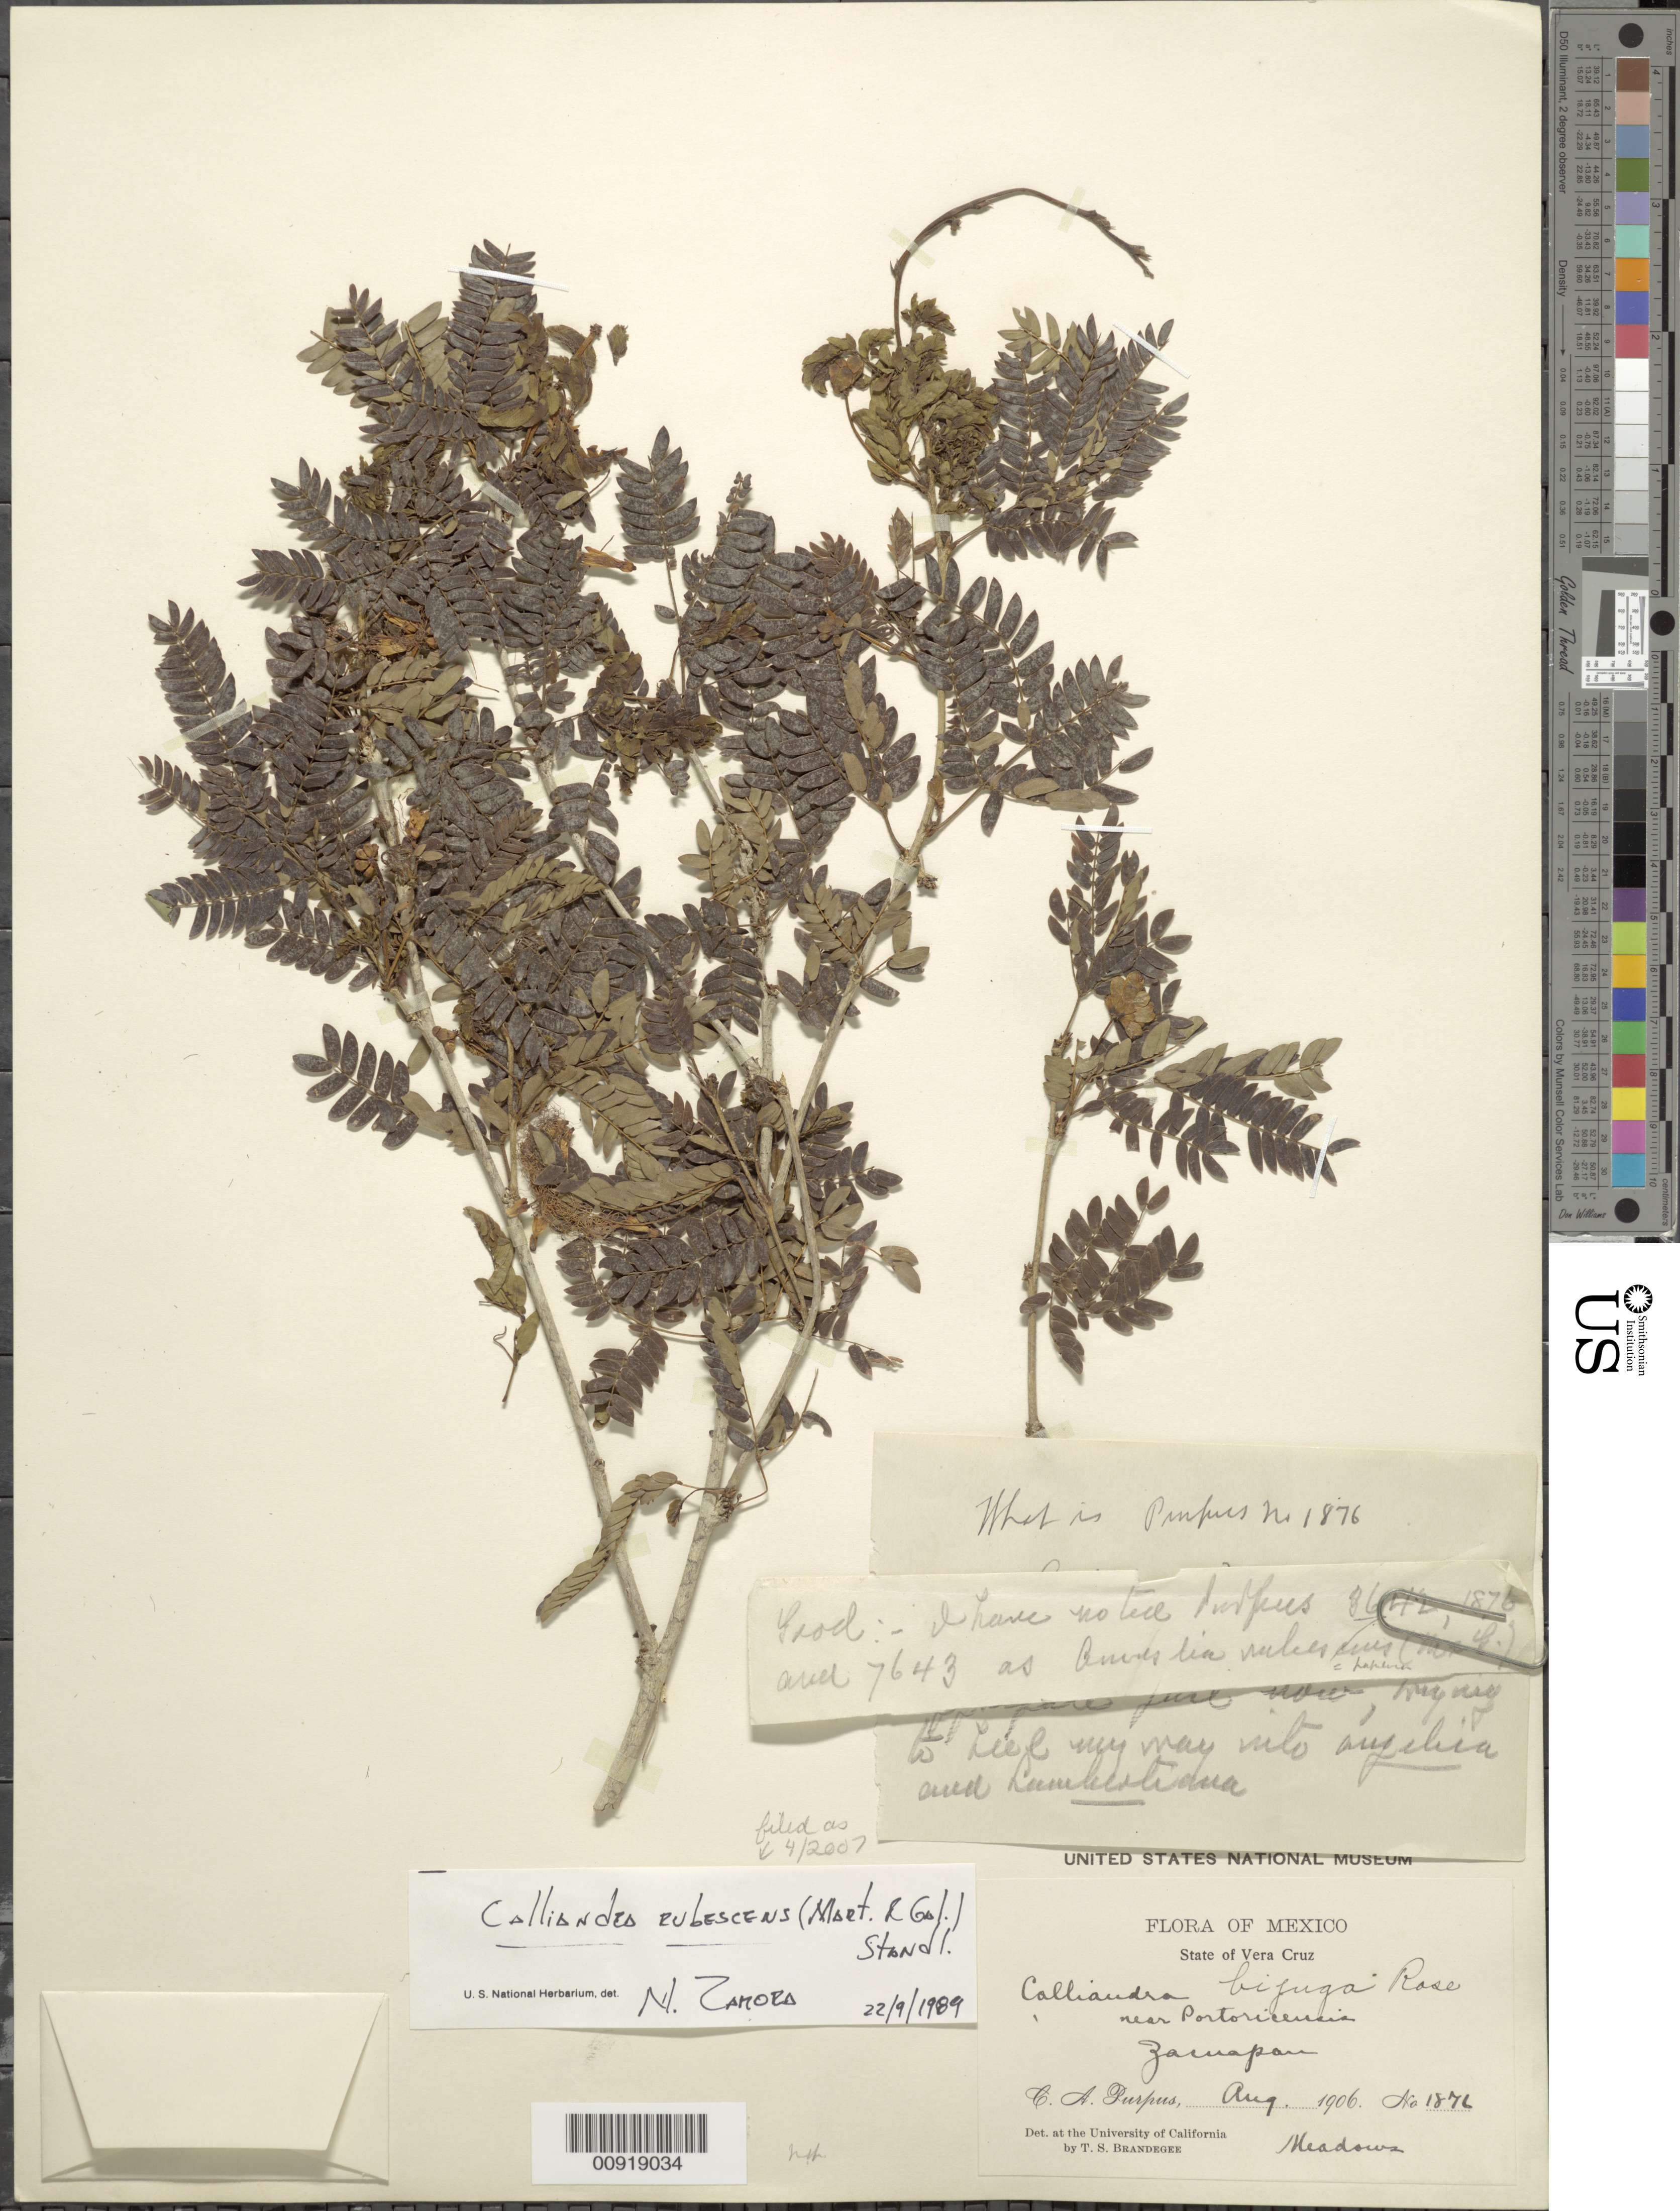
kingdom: Plantae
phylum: Tracheophyta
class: Magnoliopsida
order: Fabales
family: Fabaceae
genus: Calliandra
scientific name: Calliandra rubescens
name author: (M. Martens) Standl.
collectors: C. A. Purpus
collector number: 1876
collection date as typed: Aug 1906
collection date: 1906-08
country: Mexico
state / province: Veracruz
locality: Zacuapan, Veracruz.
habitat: Meadows.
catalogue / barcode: US 840038